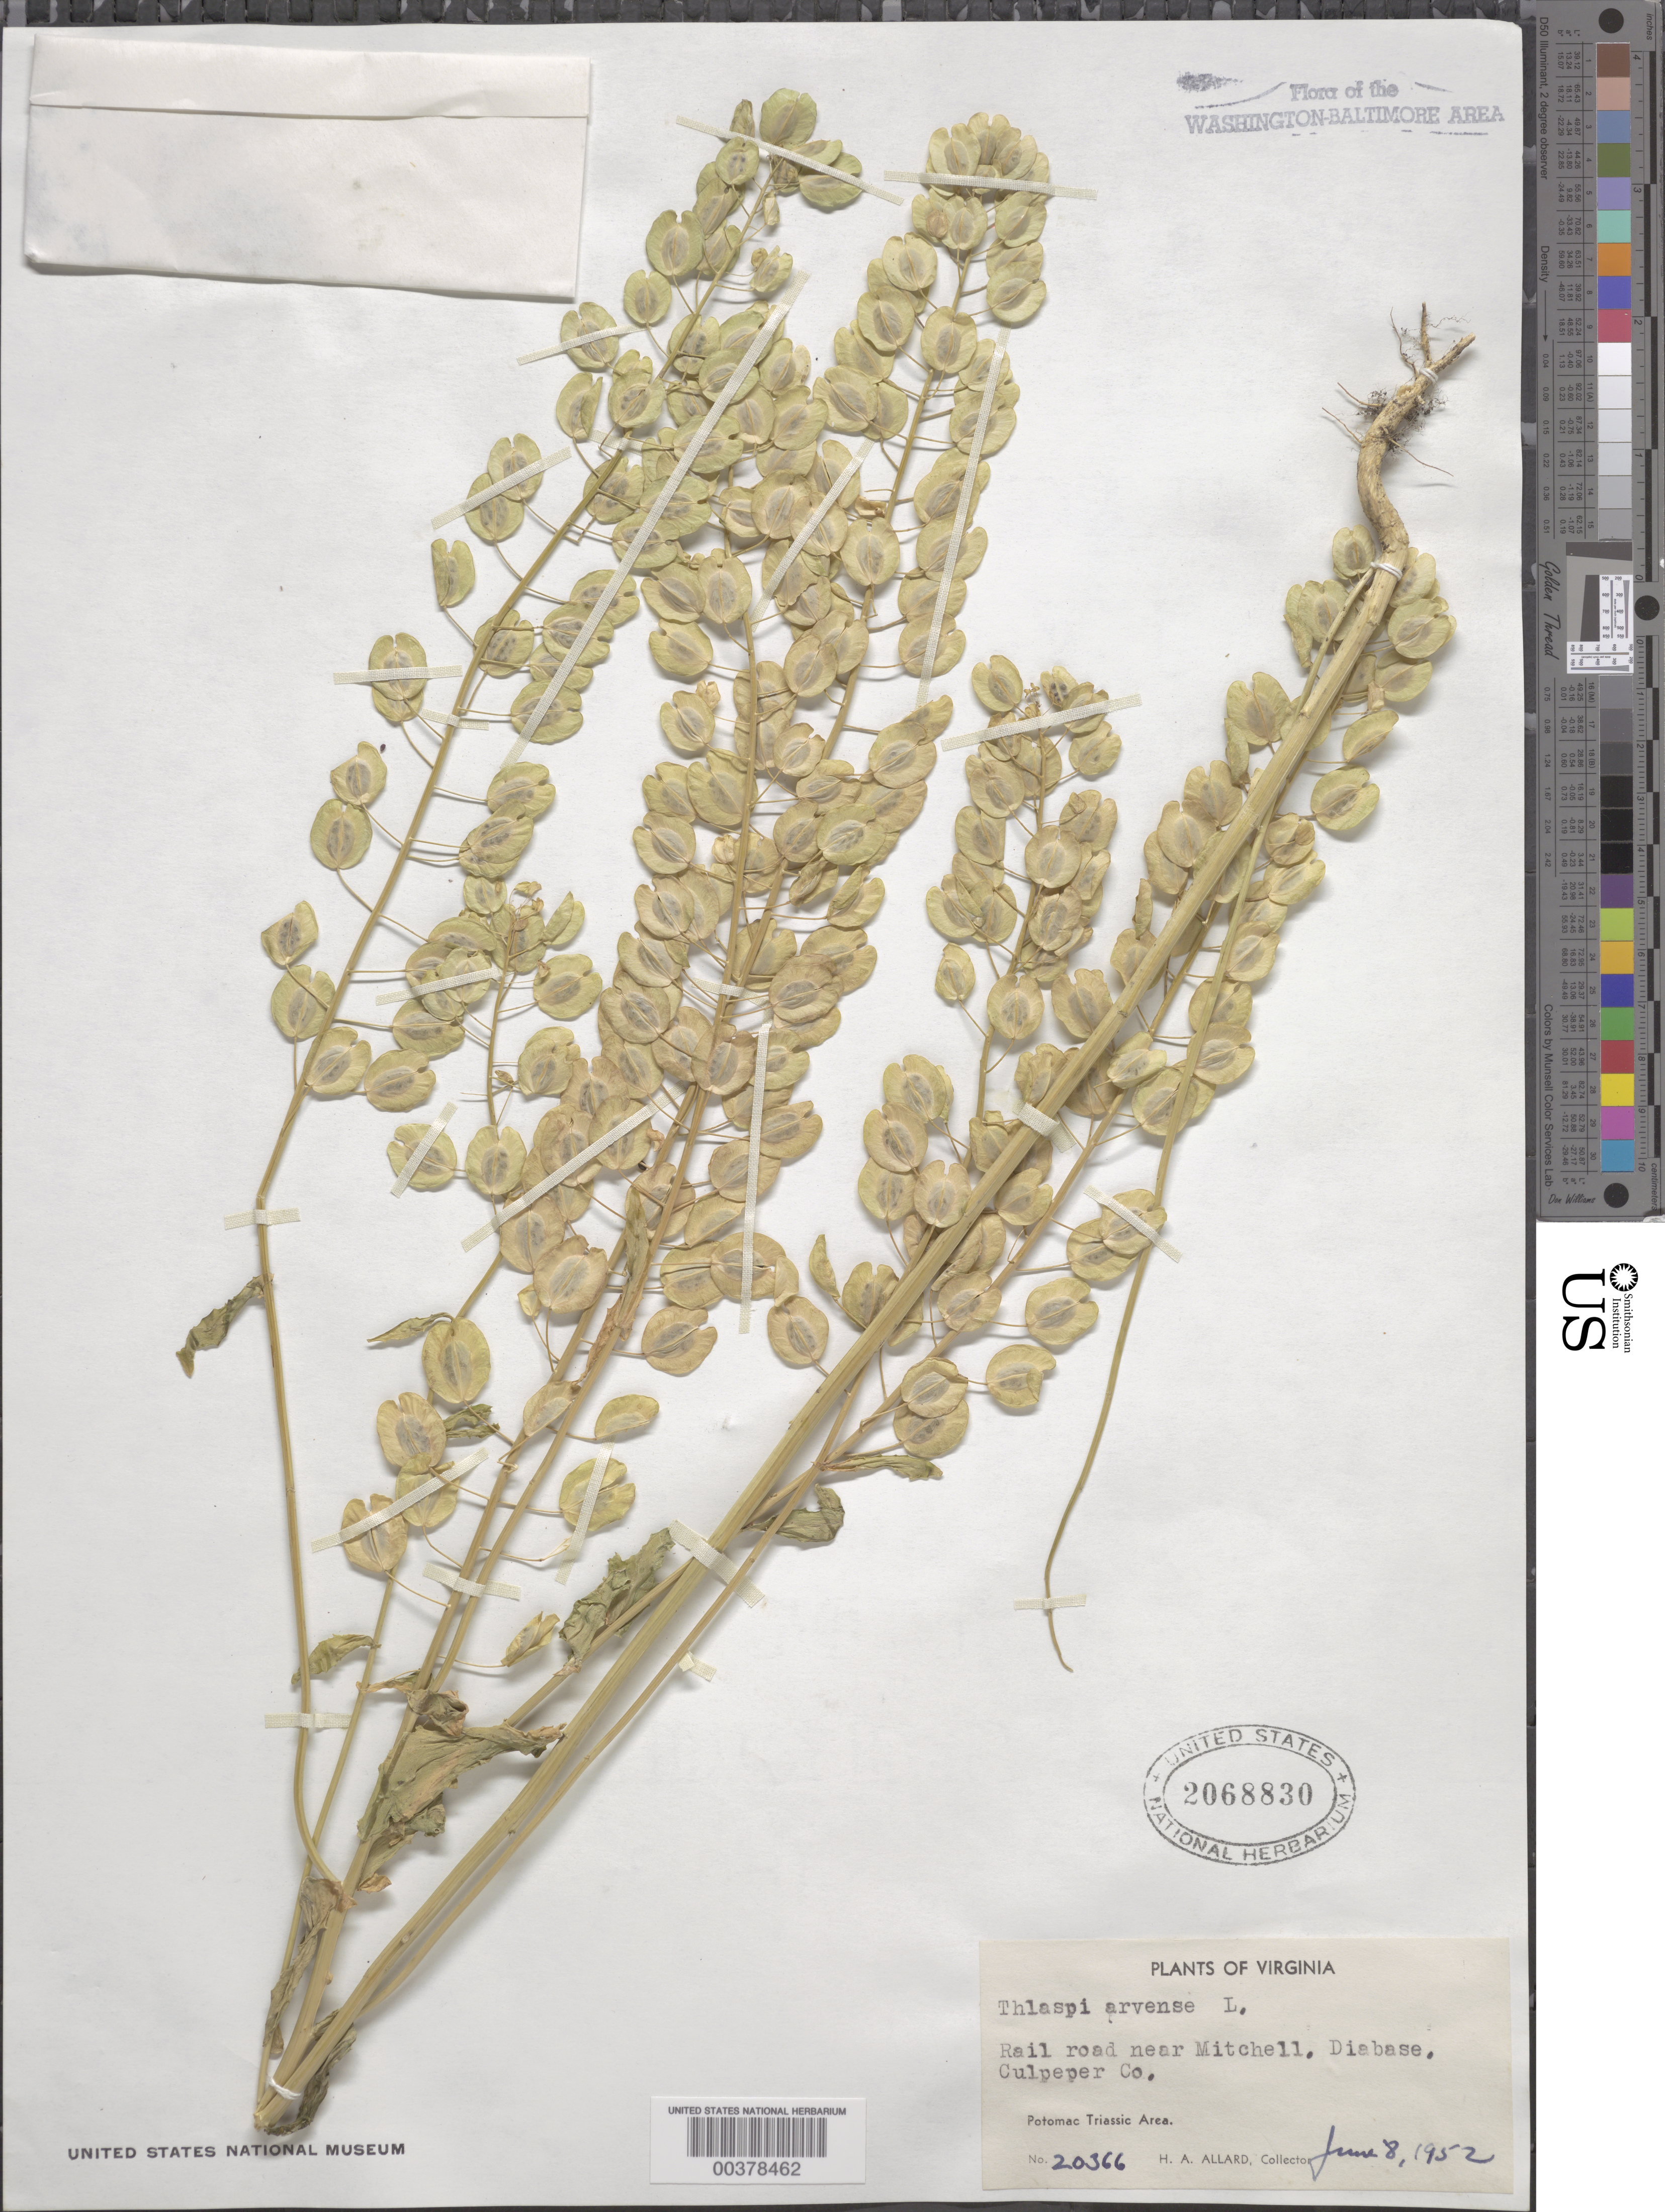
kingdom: Plantae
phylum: Tracheophyta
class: Magnoliopsida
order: Brassicales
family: Brassicaceae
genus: Thlaspi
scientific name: Thlaspi arvense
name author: L.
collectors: H. A. Allard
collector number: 20366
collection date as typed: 08 Jun 1952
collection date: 1952-06-08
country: United States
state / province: Virginia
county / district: Culpeper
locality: Mitchell vicinity, Railroad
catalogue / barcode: US 2068830